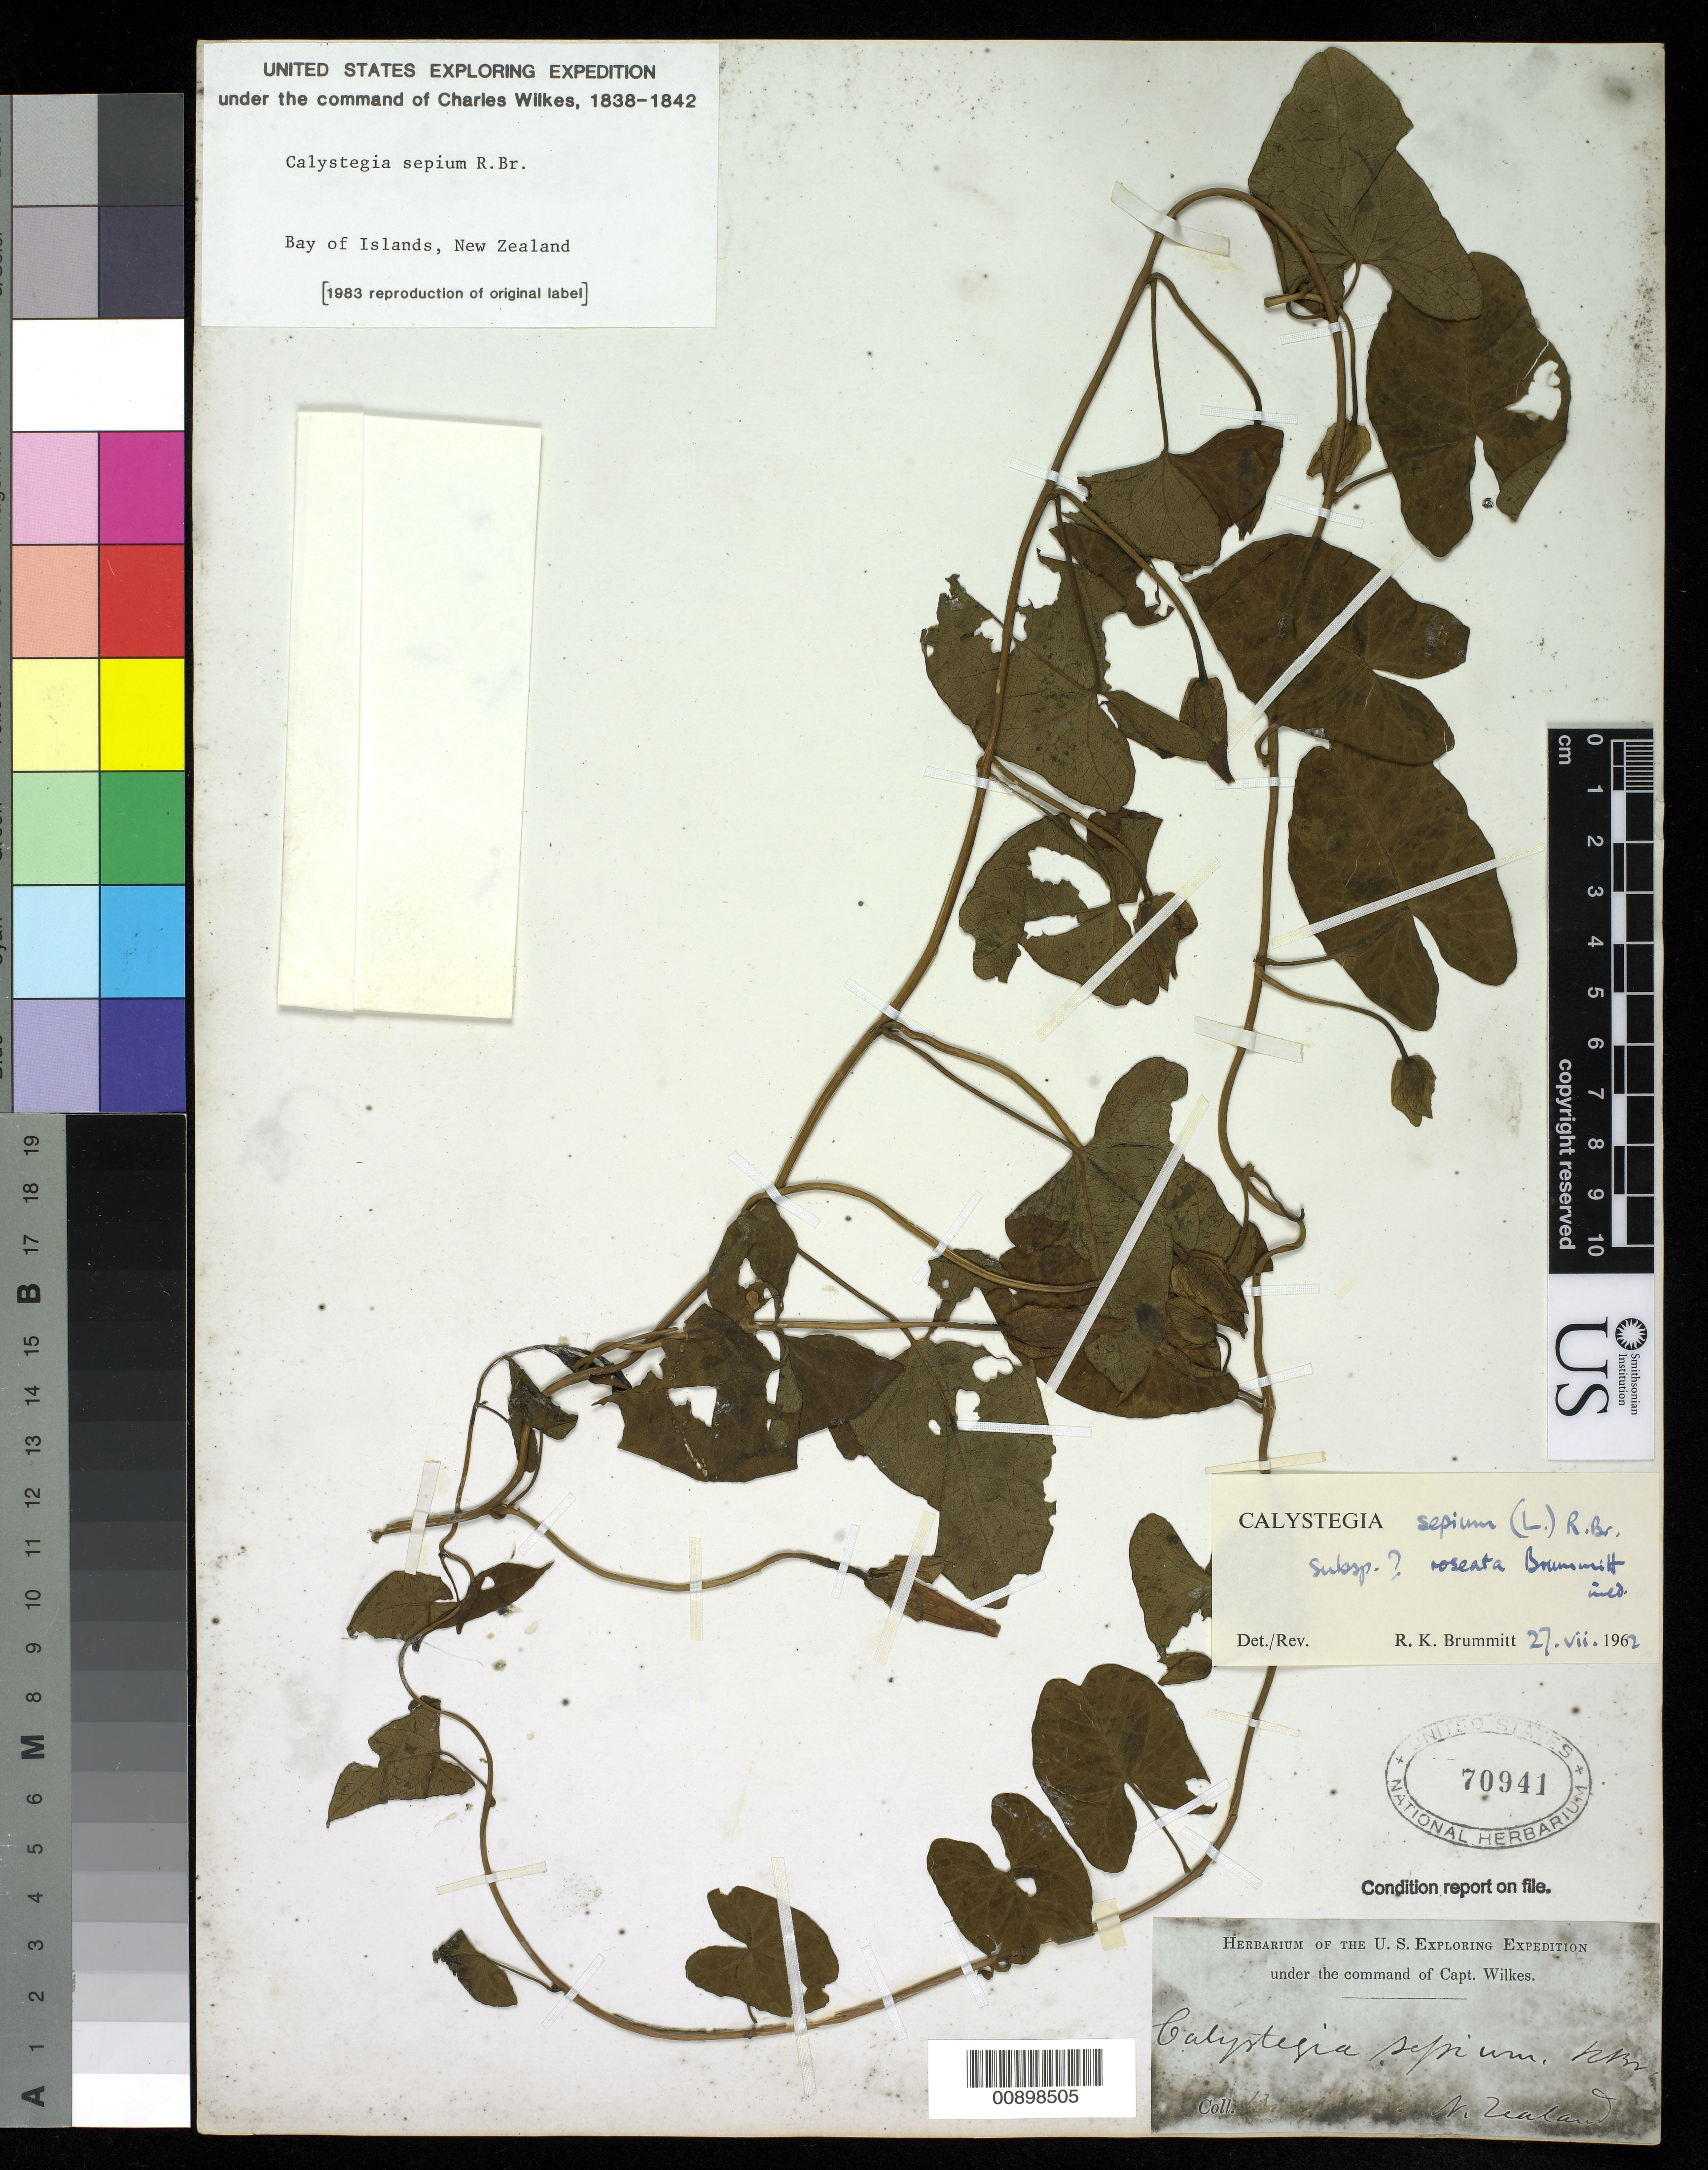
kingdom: Plantae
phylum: Tracheophyta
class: Magnoliopsida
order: Solanales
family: Convolvulaceae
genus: Calystegia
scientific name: Calystegia sepium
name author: (L.) R. Br.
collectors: Wilkes Explor. Exped.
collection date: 1838/1842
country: New Zealand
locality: Bay of Islands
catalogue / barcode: US 70941